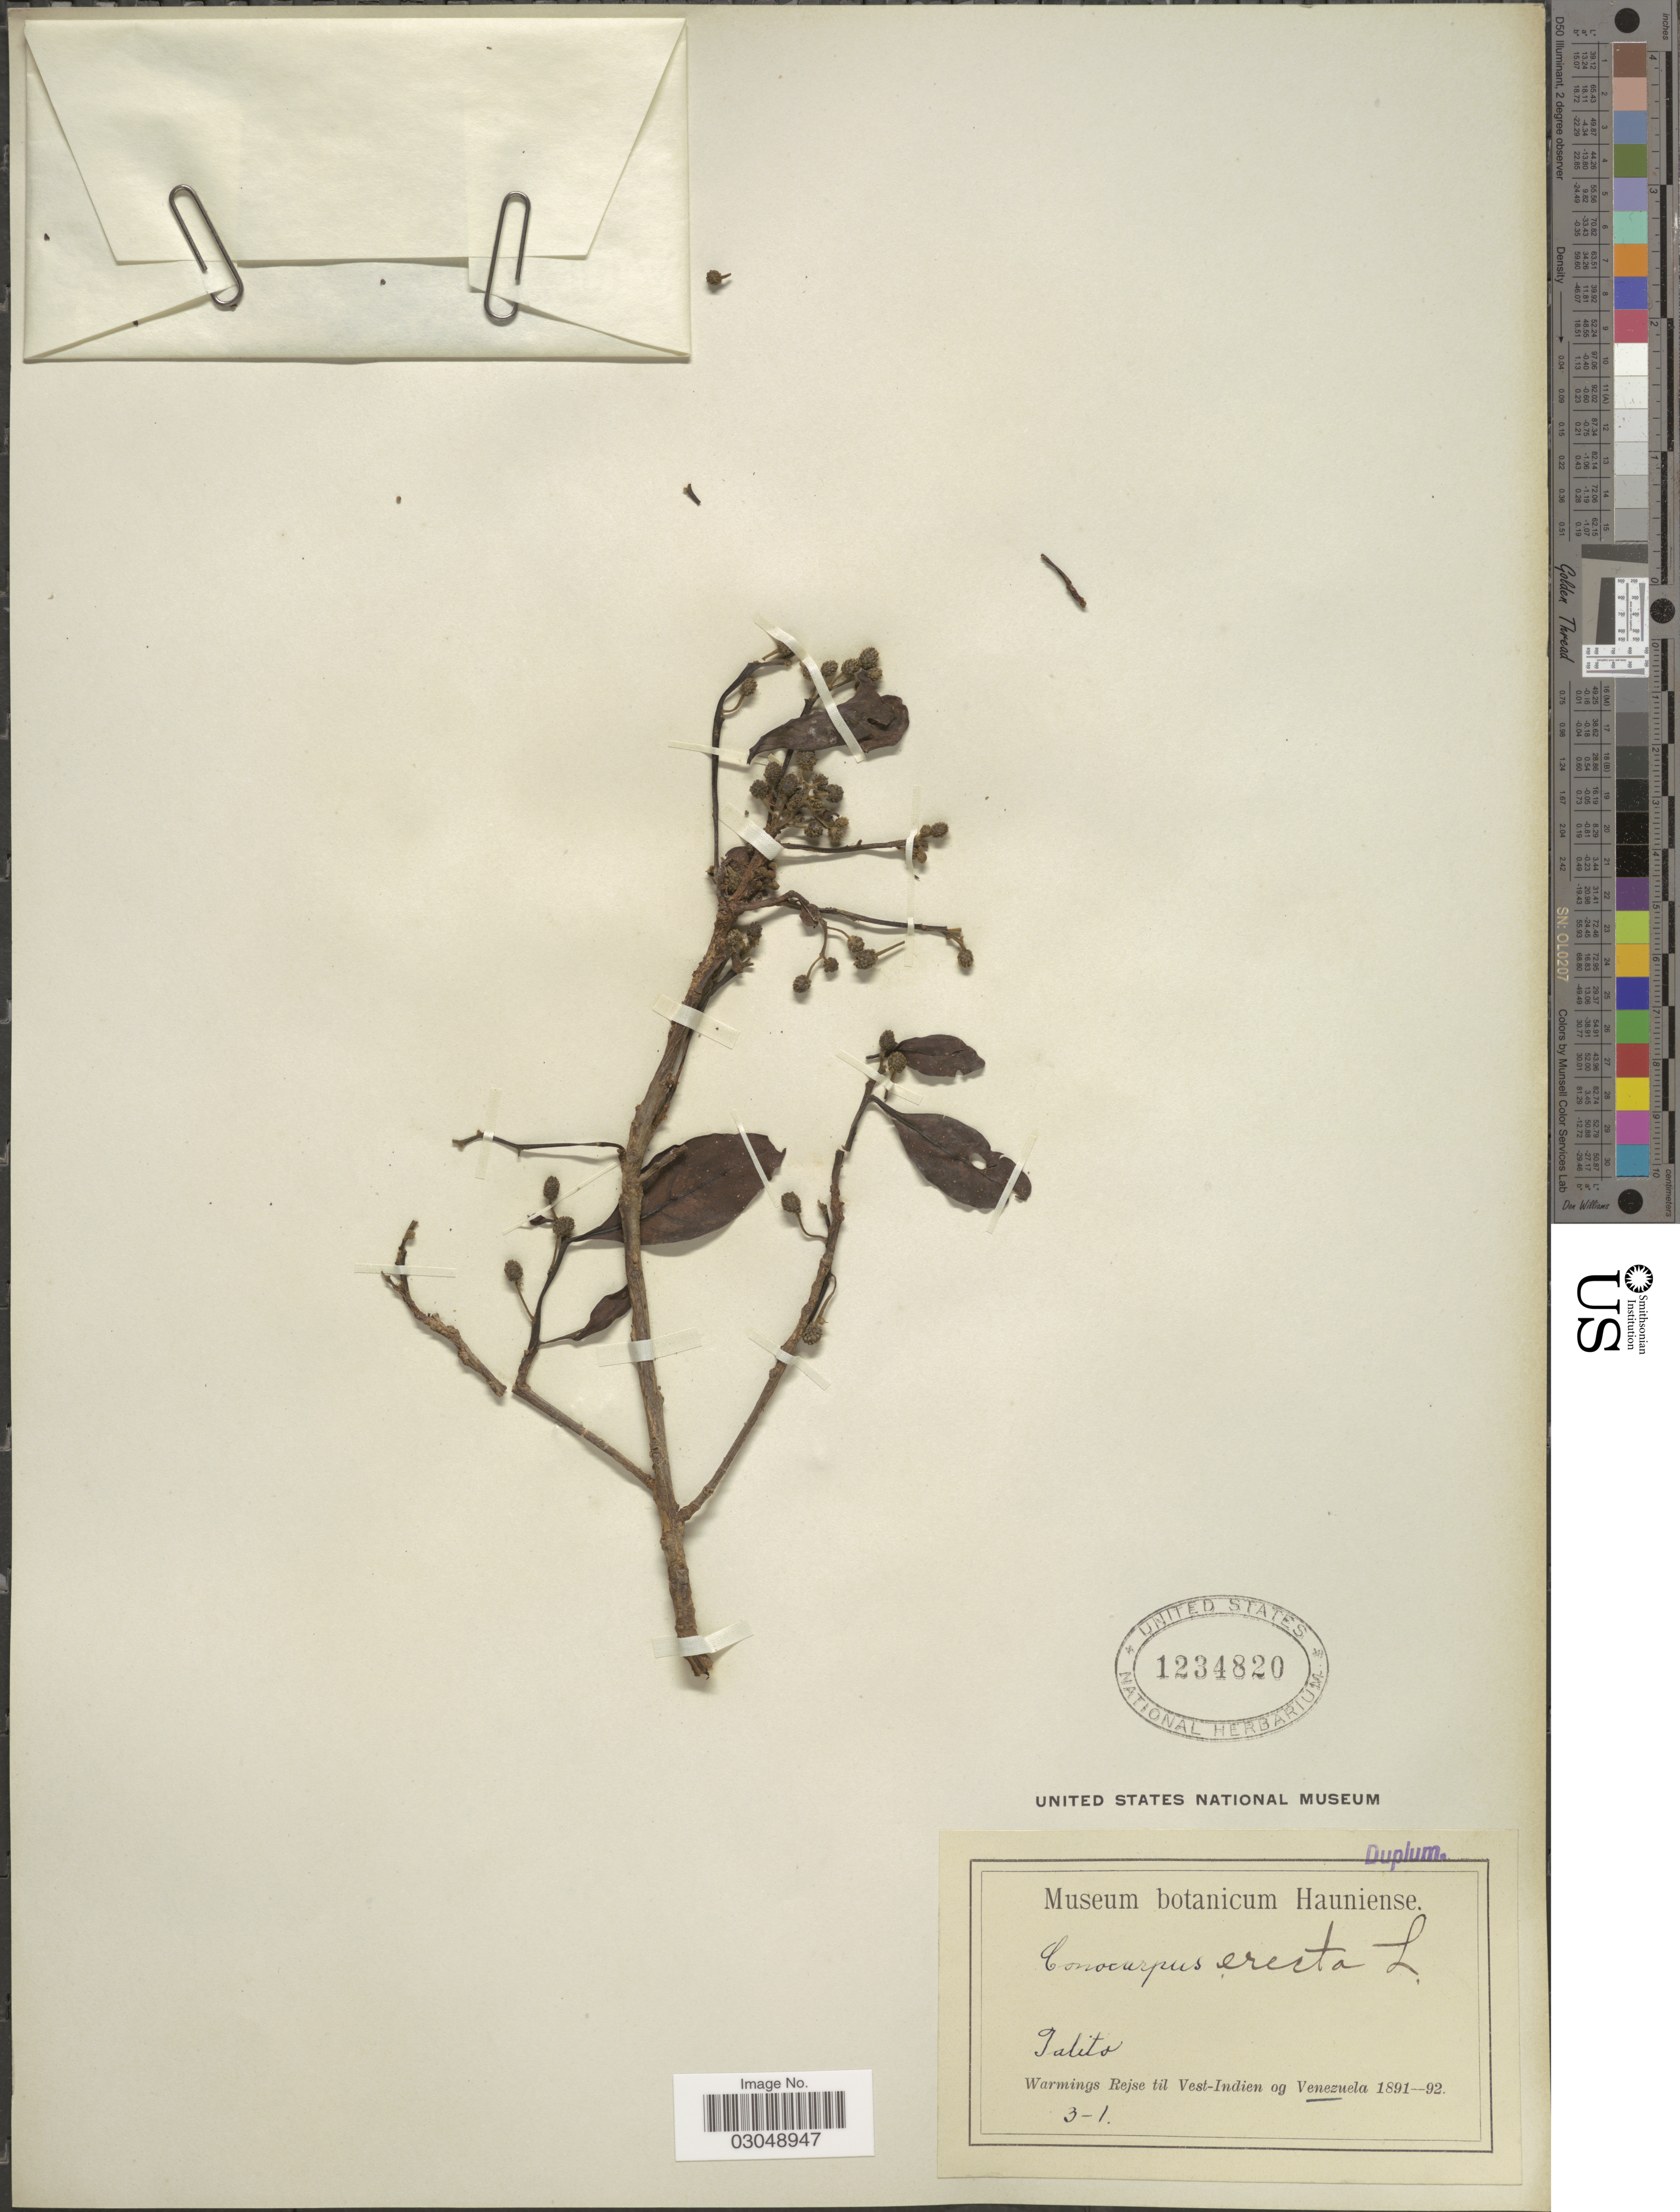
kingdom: Plantae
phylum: Tracheophyta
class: Magnoliopsida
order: Myrtales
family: Combretaceae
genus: Conocarpus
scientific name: Conocarpus erectus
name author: L.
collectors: -. Warmings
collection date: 1891-01-03/1892-01-03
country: Venezuela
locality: Palito.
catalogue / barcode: US 1234820